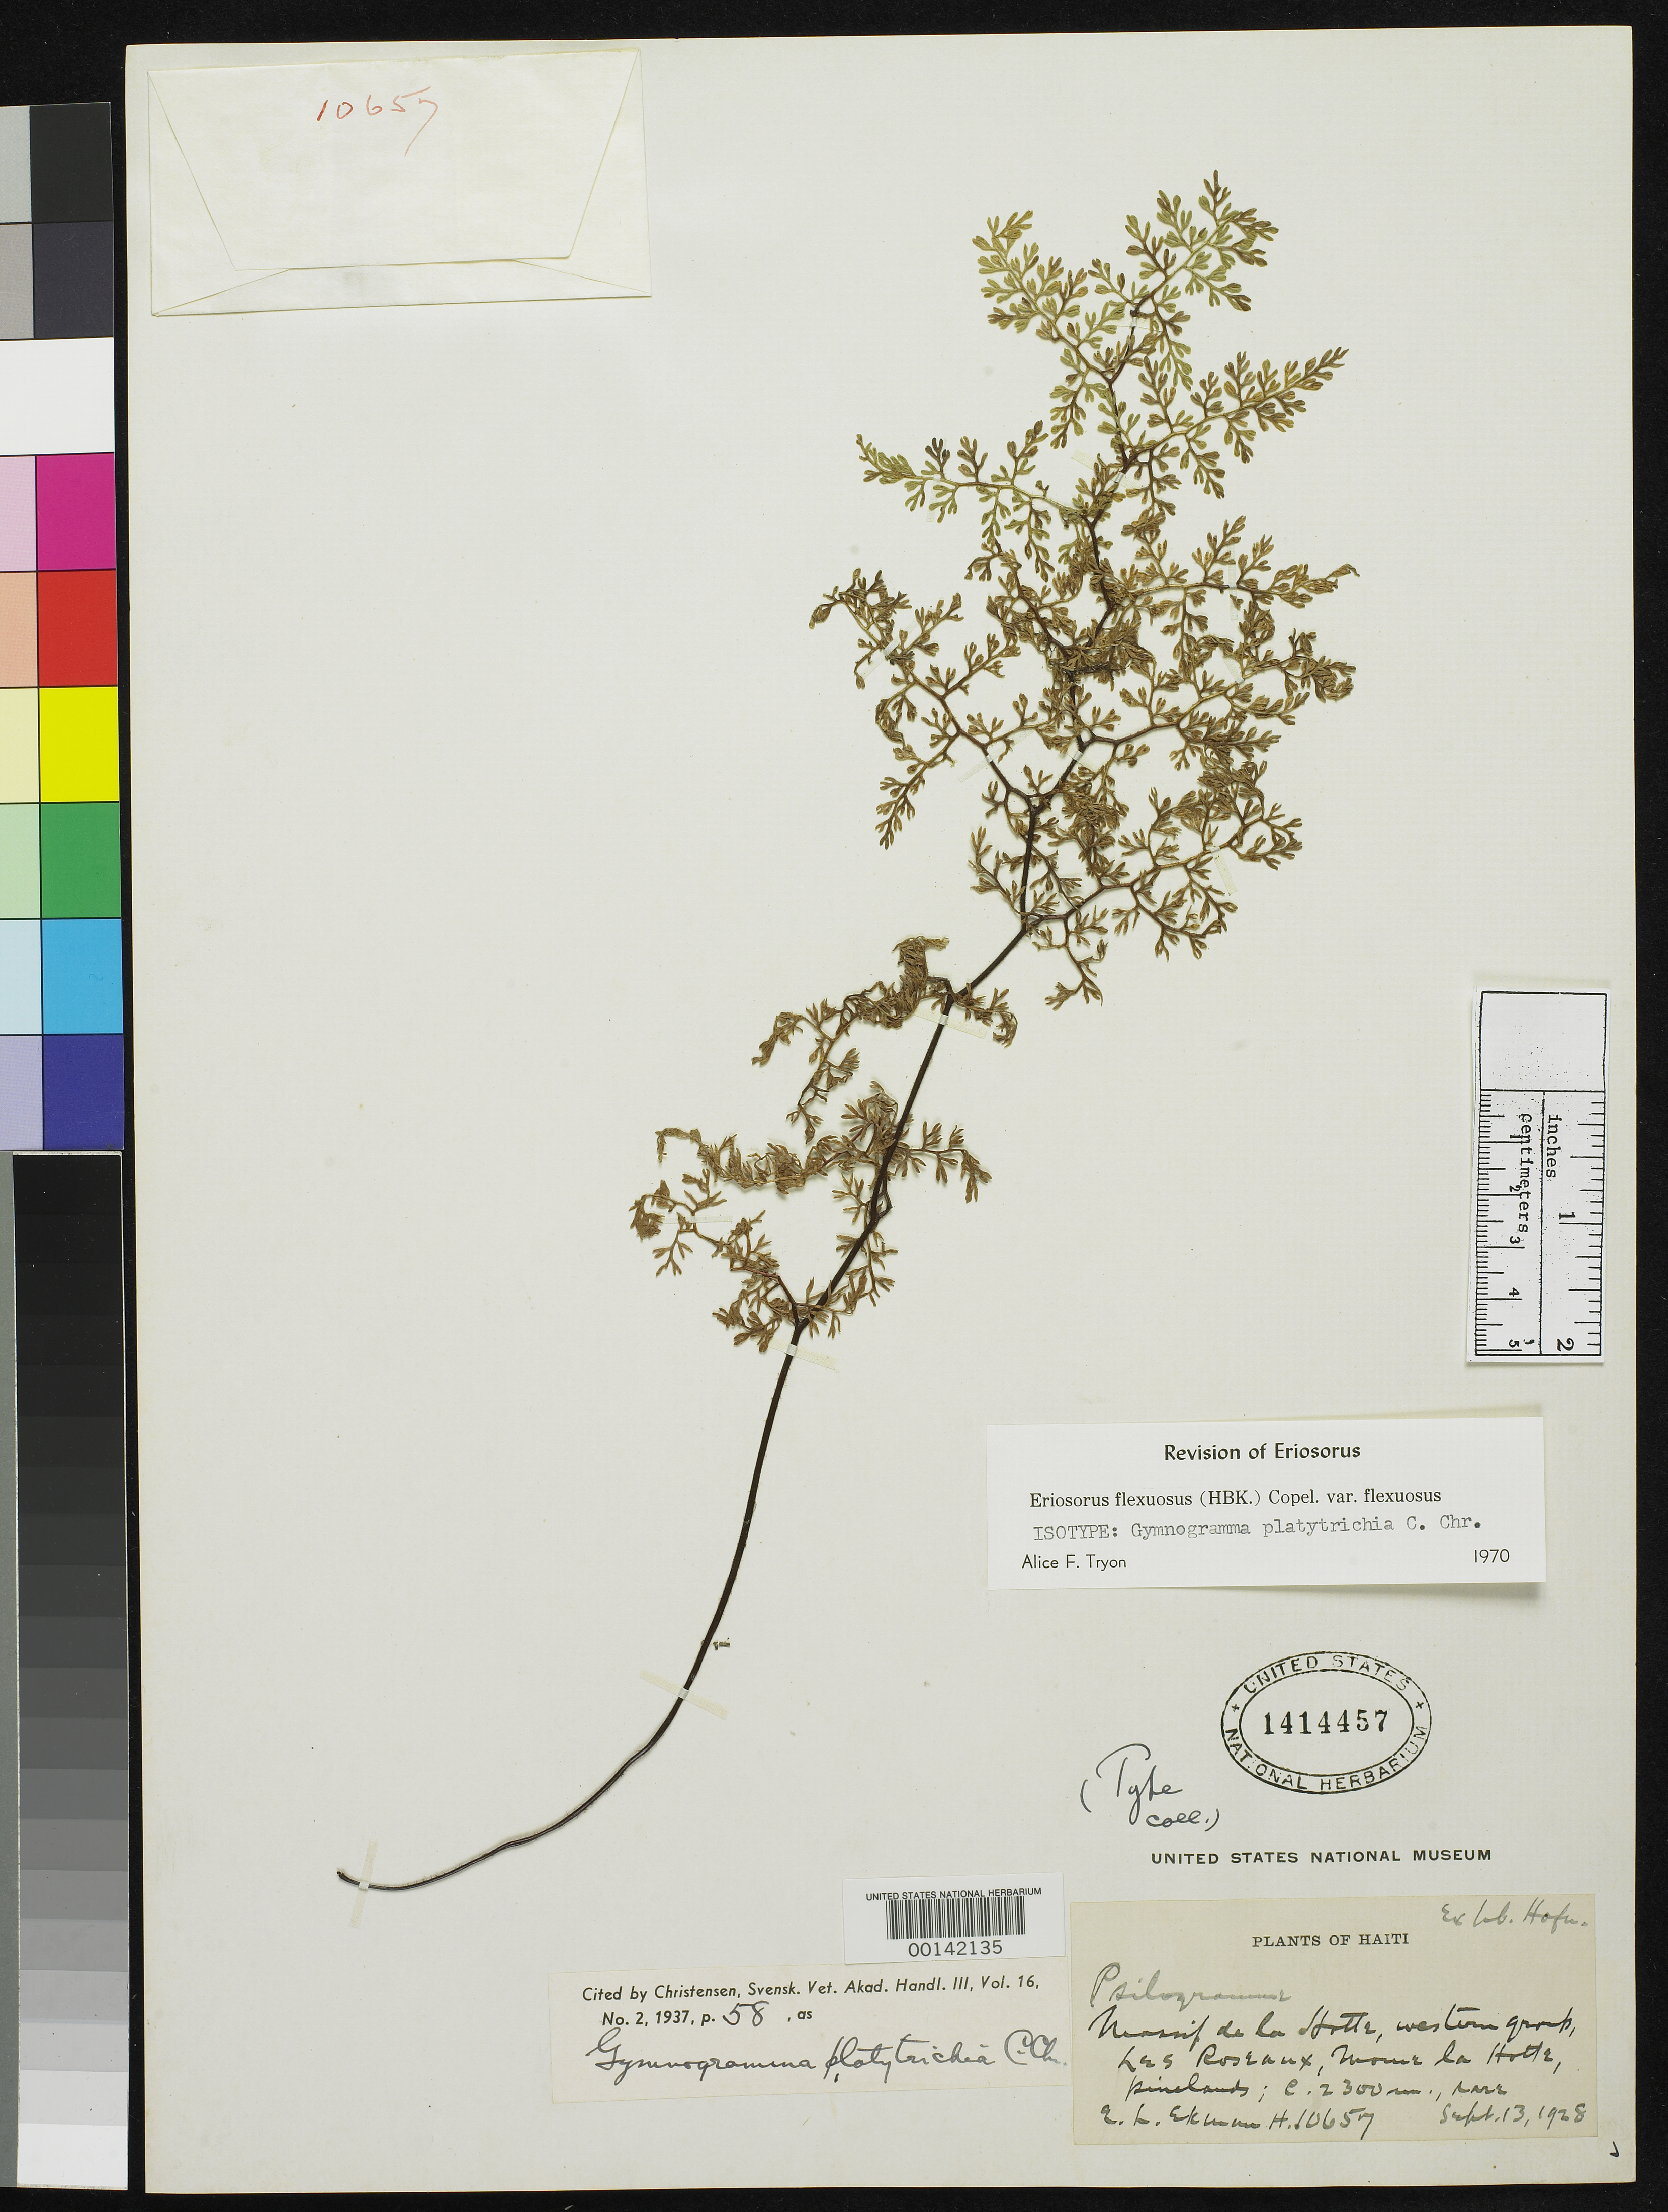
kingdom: Plantae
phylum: Tracheophyta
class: Polypodiopsida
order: Polypodiales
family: Pteridaceae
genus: Gymnogramma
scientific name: Gymnogramma platytrichia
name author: C. Chr.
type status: Isotype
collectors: E. L. Ekman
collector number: H10657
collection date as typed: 13 Sep 1938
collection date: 1938-09-13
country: Haiti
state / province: Sud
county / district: Hotte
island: Hispaniola Island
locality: Les Roseaux, M. La Hotte.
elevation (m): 2300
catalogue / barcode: US 1414457